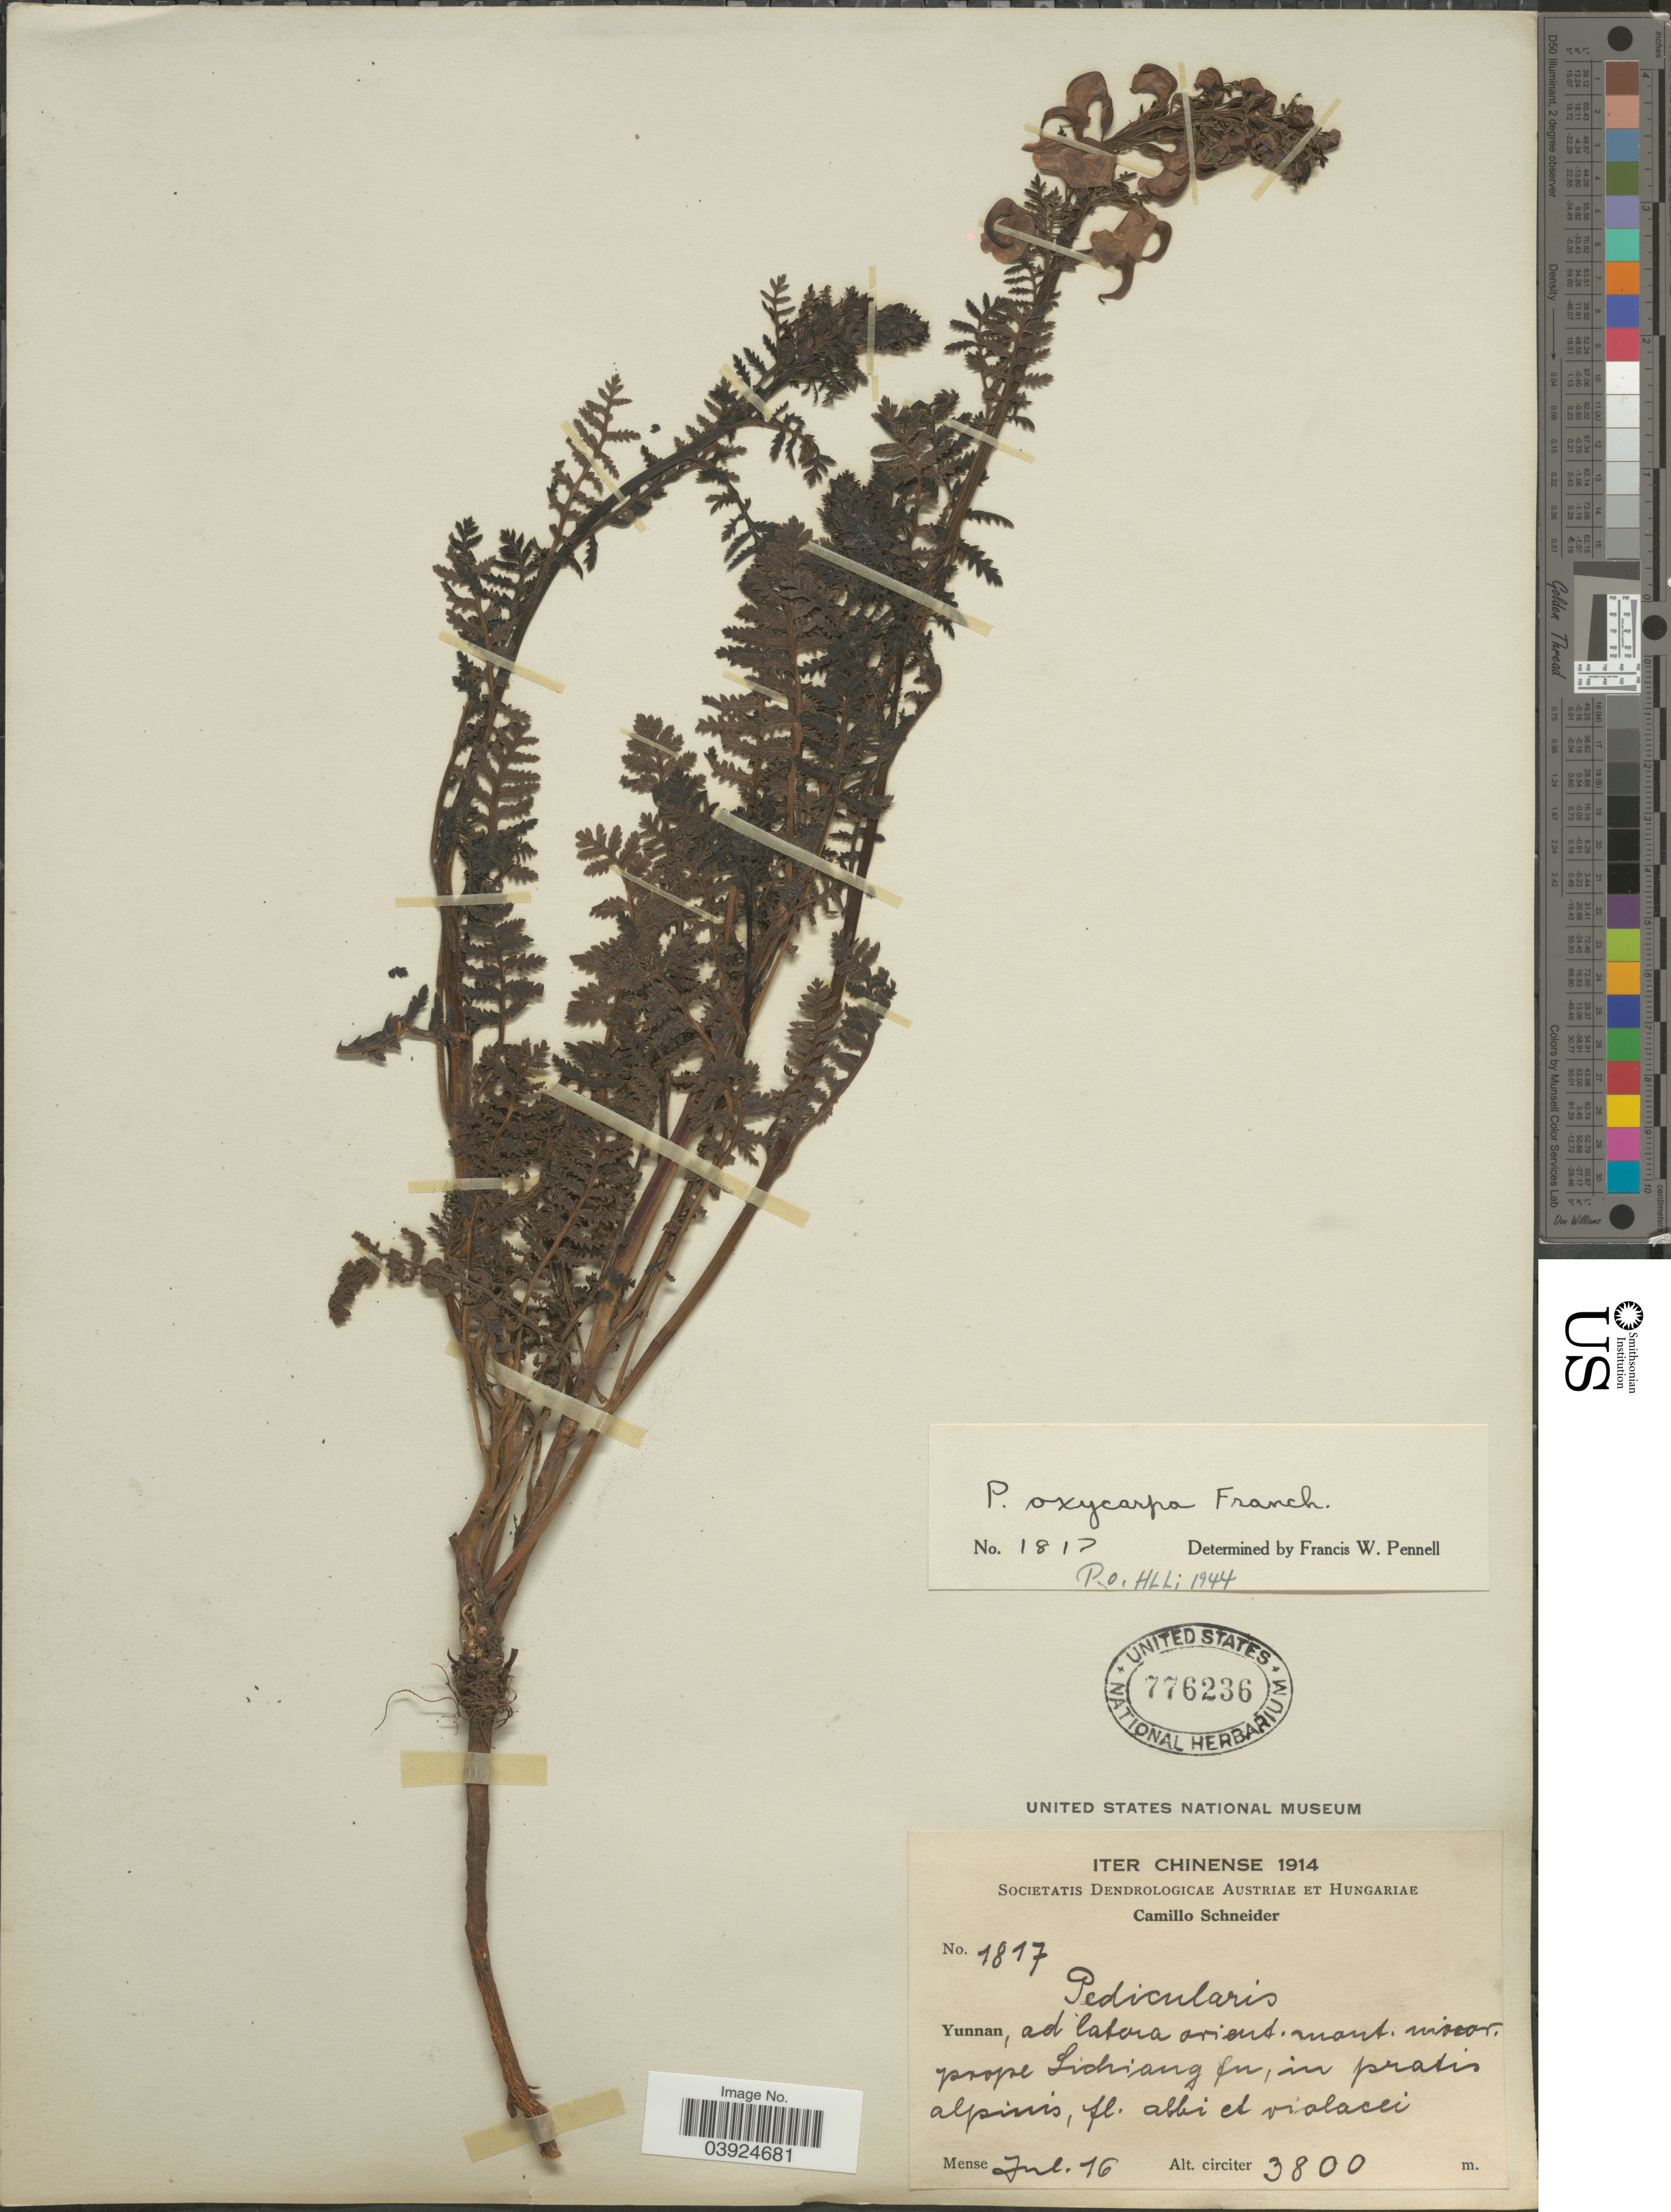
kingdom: Plantae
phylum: Tracheophyta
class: Magnoliopsida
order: Lamiales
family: Orobanchaceae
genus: Pedicularis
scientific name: Pedicularis oxycarpa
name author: Franch. ex Maxim.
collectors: C. K. Schneider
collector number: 1817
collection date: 1914-07-16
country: China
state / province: Yunnan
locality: Ad latora orient. mant. niveor. prope Lichiang fu, in pratis alpinis.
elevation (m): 3800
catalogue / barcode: US 776236